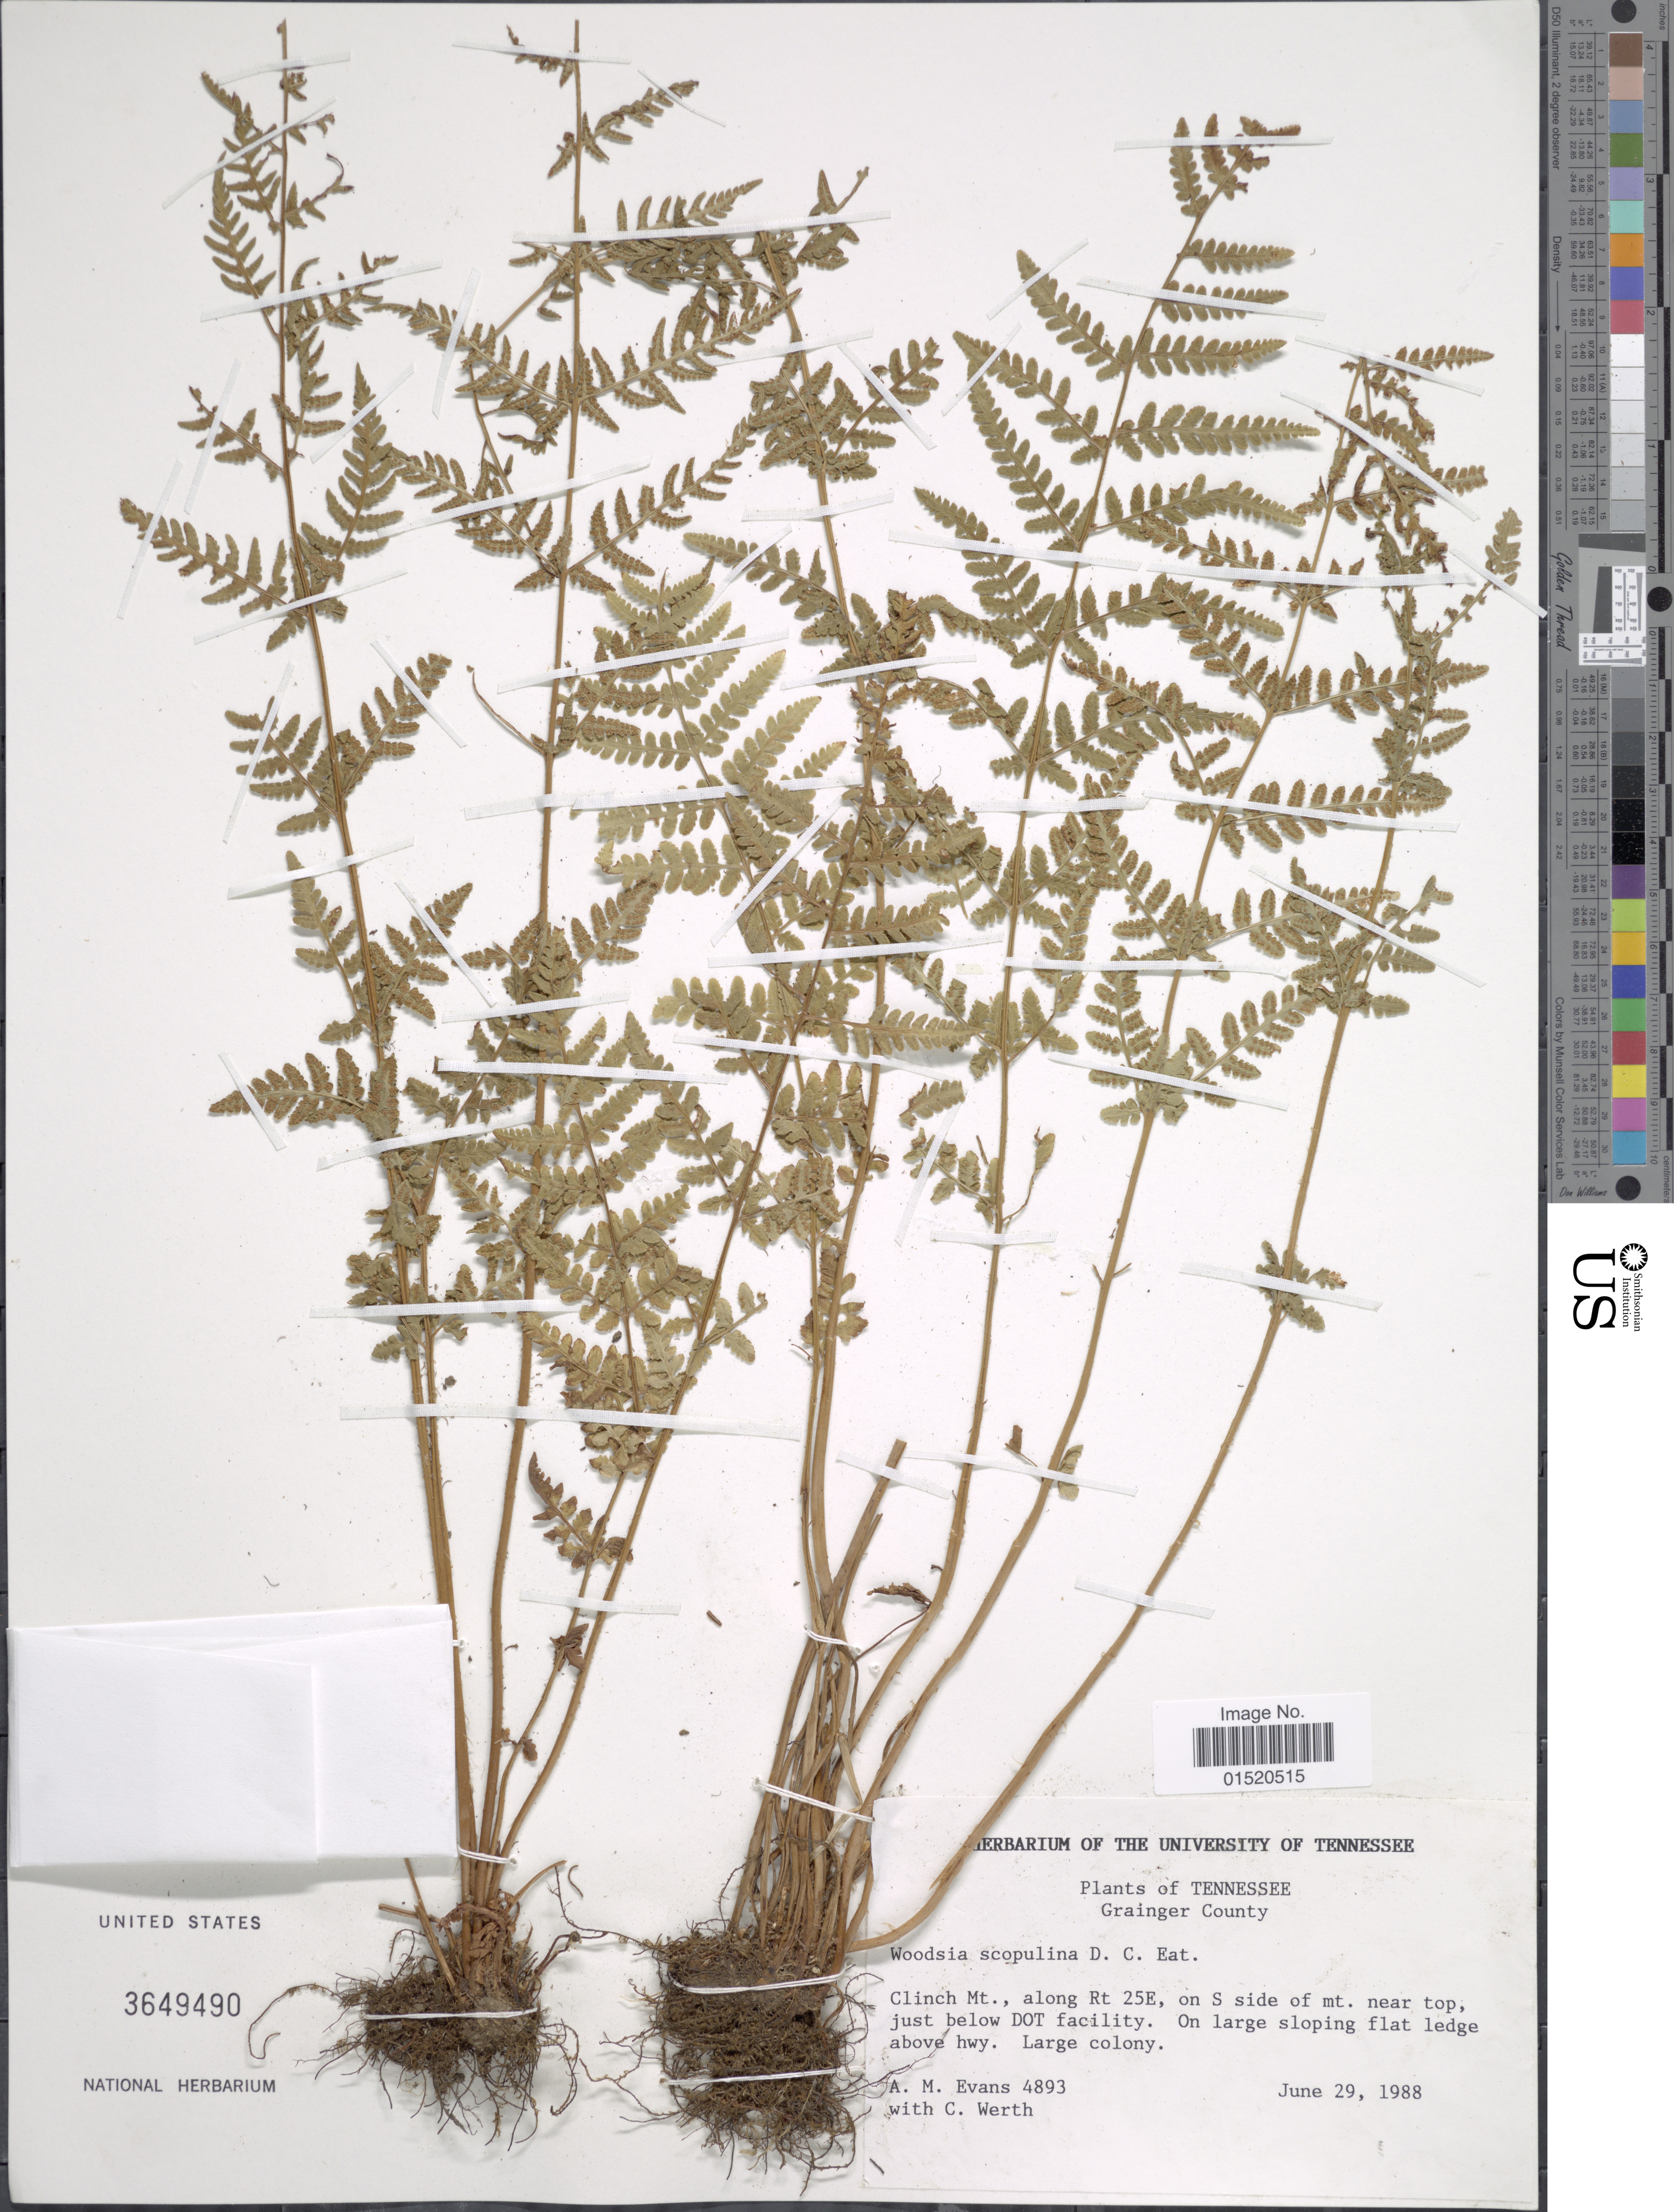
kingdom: Plantae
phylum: Tracheophyta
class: Polypodiopsida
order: Polypodiales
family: Woodsiaceae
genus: Woodsia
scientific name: Woodsia scopulina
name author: D.C. Eaton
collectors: A. M. Evans & C. Werth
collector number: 4893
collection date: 1988-06-29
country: United States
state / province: Tennessee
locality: Grainger County, Clinch Mt., along Rt 25E, on S side of mt. near top, just below DOT facility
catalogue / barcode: US 3649490